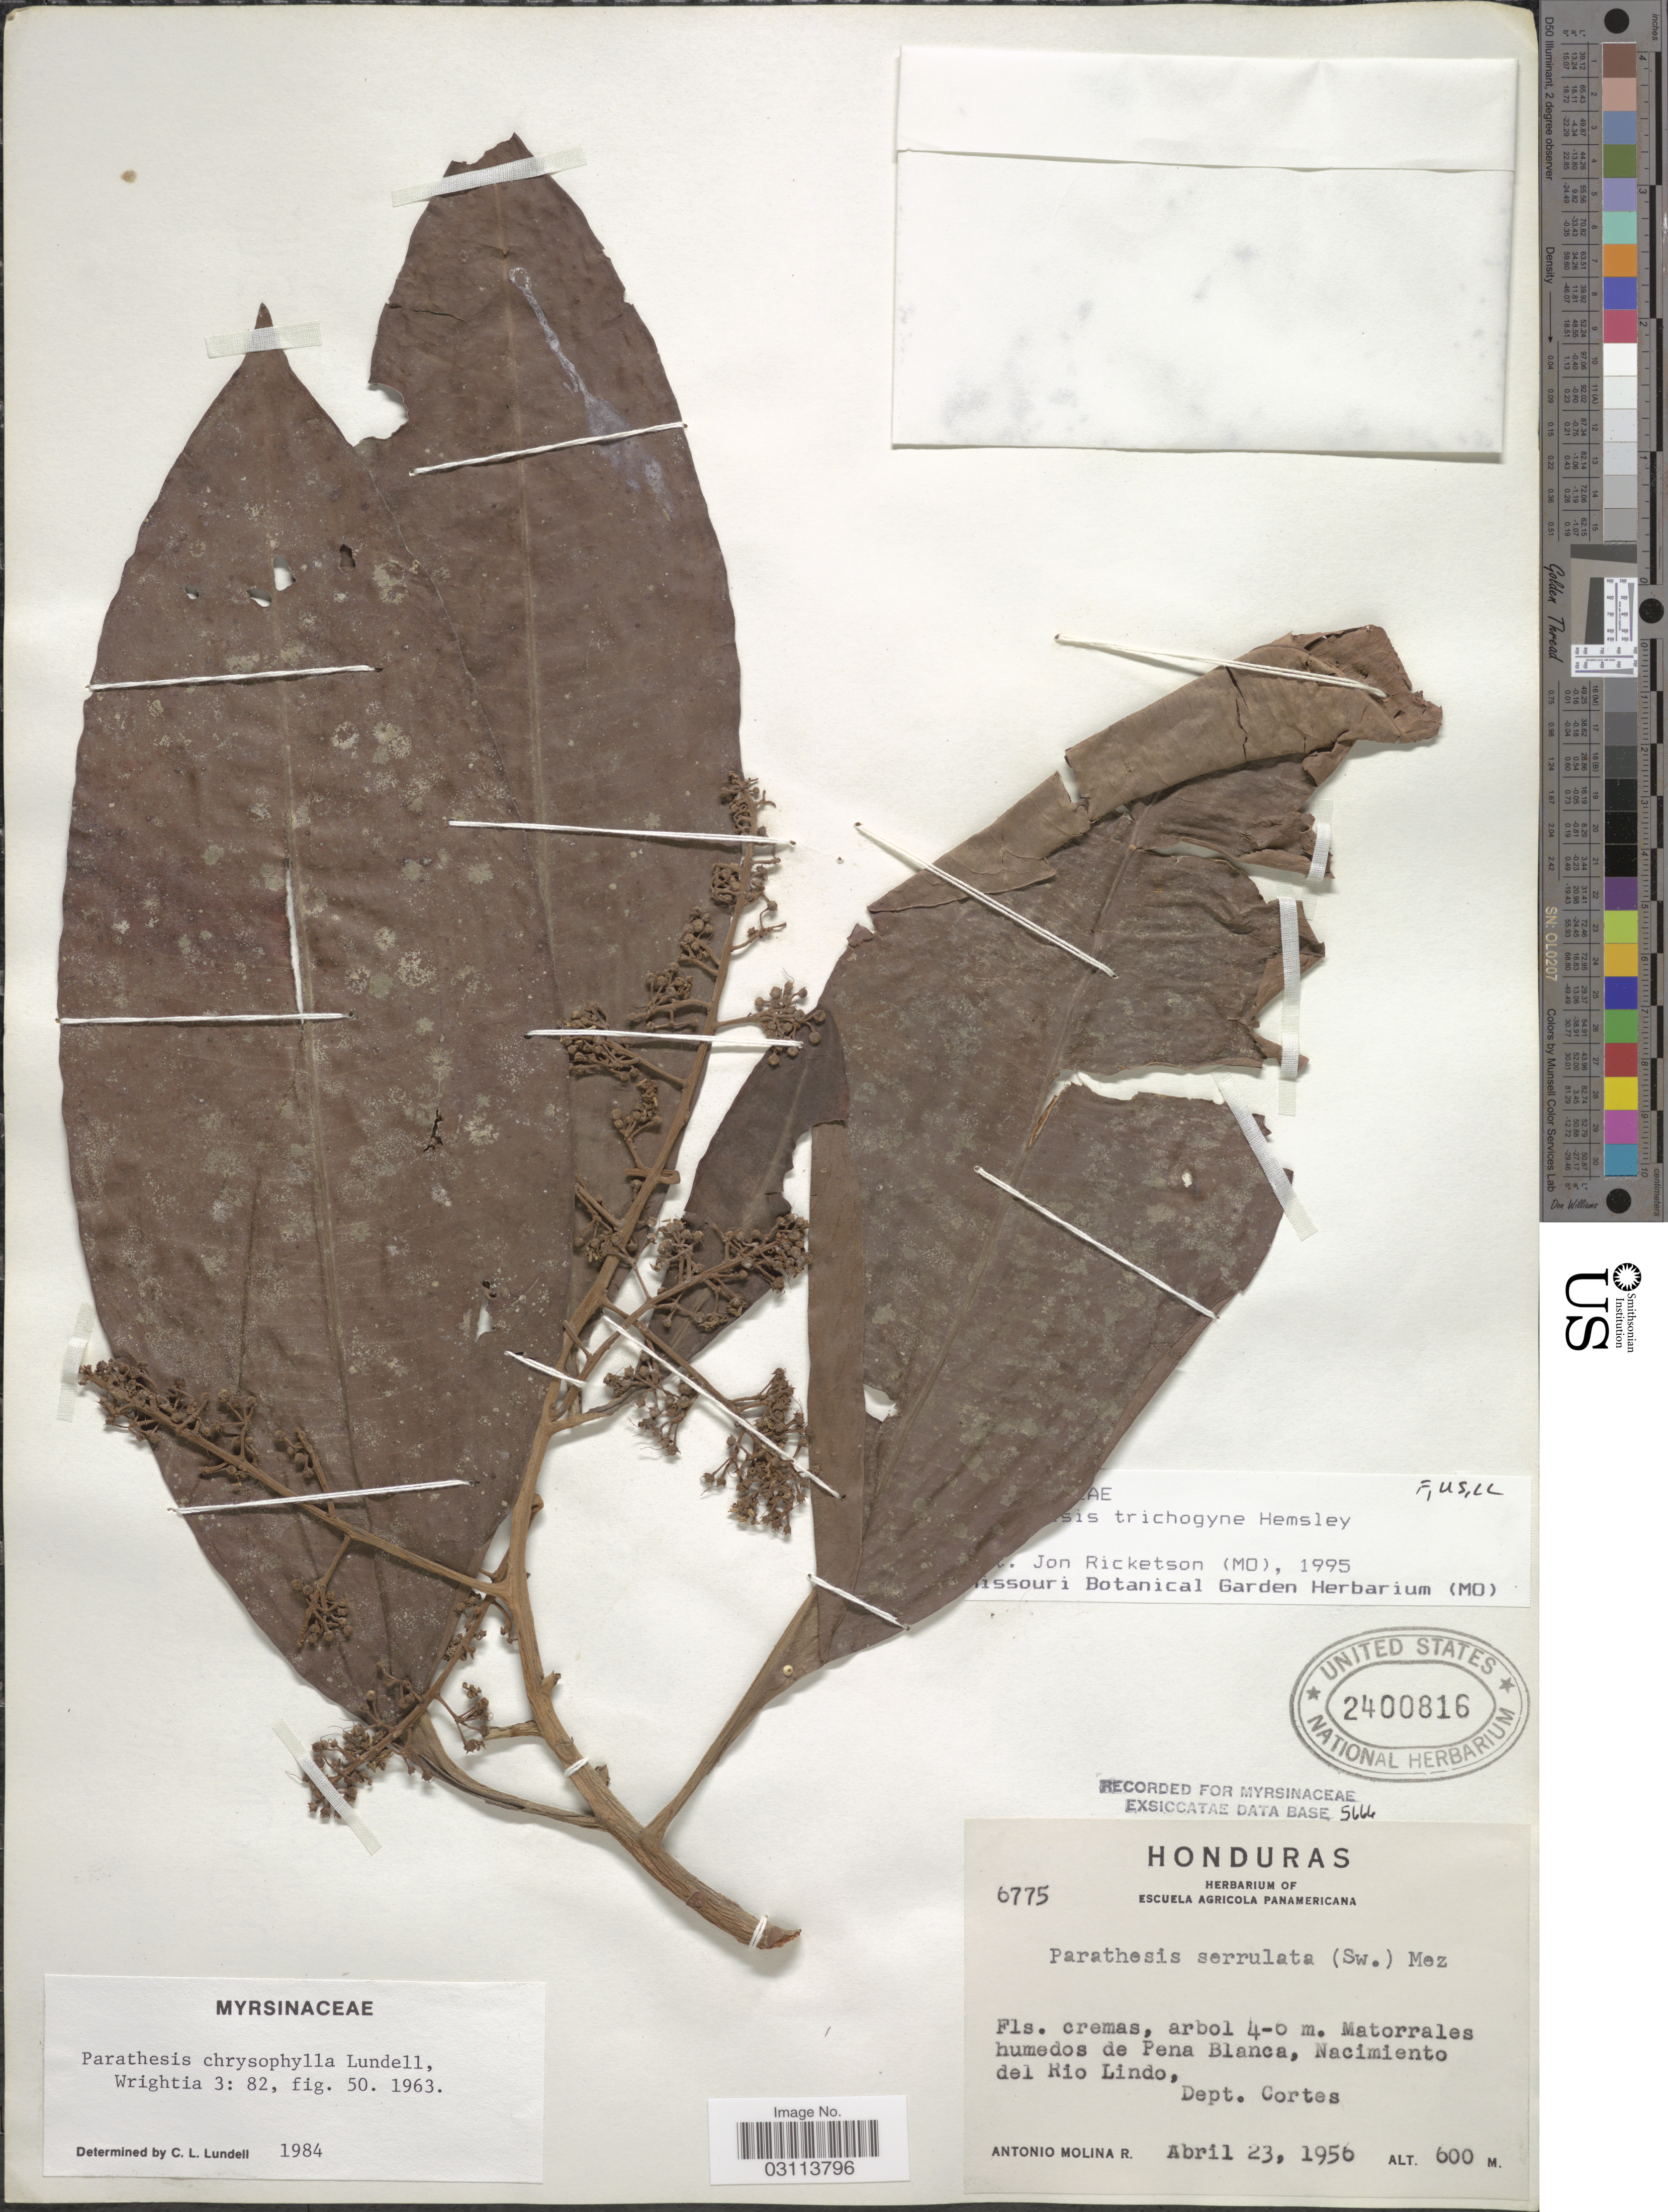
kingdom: Plantae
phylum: Tracheophyta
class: Magnoliopsida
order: Ericales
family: Primulaceae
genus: Parathesis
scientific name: Parathesis trichogyne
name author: Hemsl.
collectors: A. Molina R.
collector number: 6775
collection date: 1956-04-23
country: Honduras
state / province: Cortés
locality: Matorrales humedos de Pena Blanca, Nacimiento del Rio Lindo, Dept. Cortes.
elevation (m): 600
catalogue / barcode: US 2400816